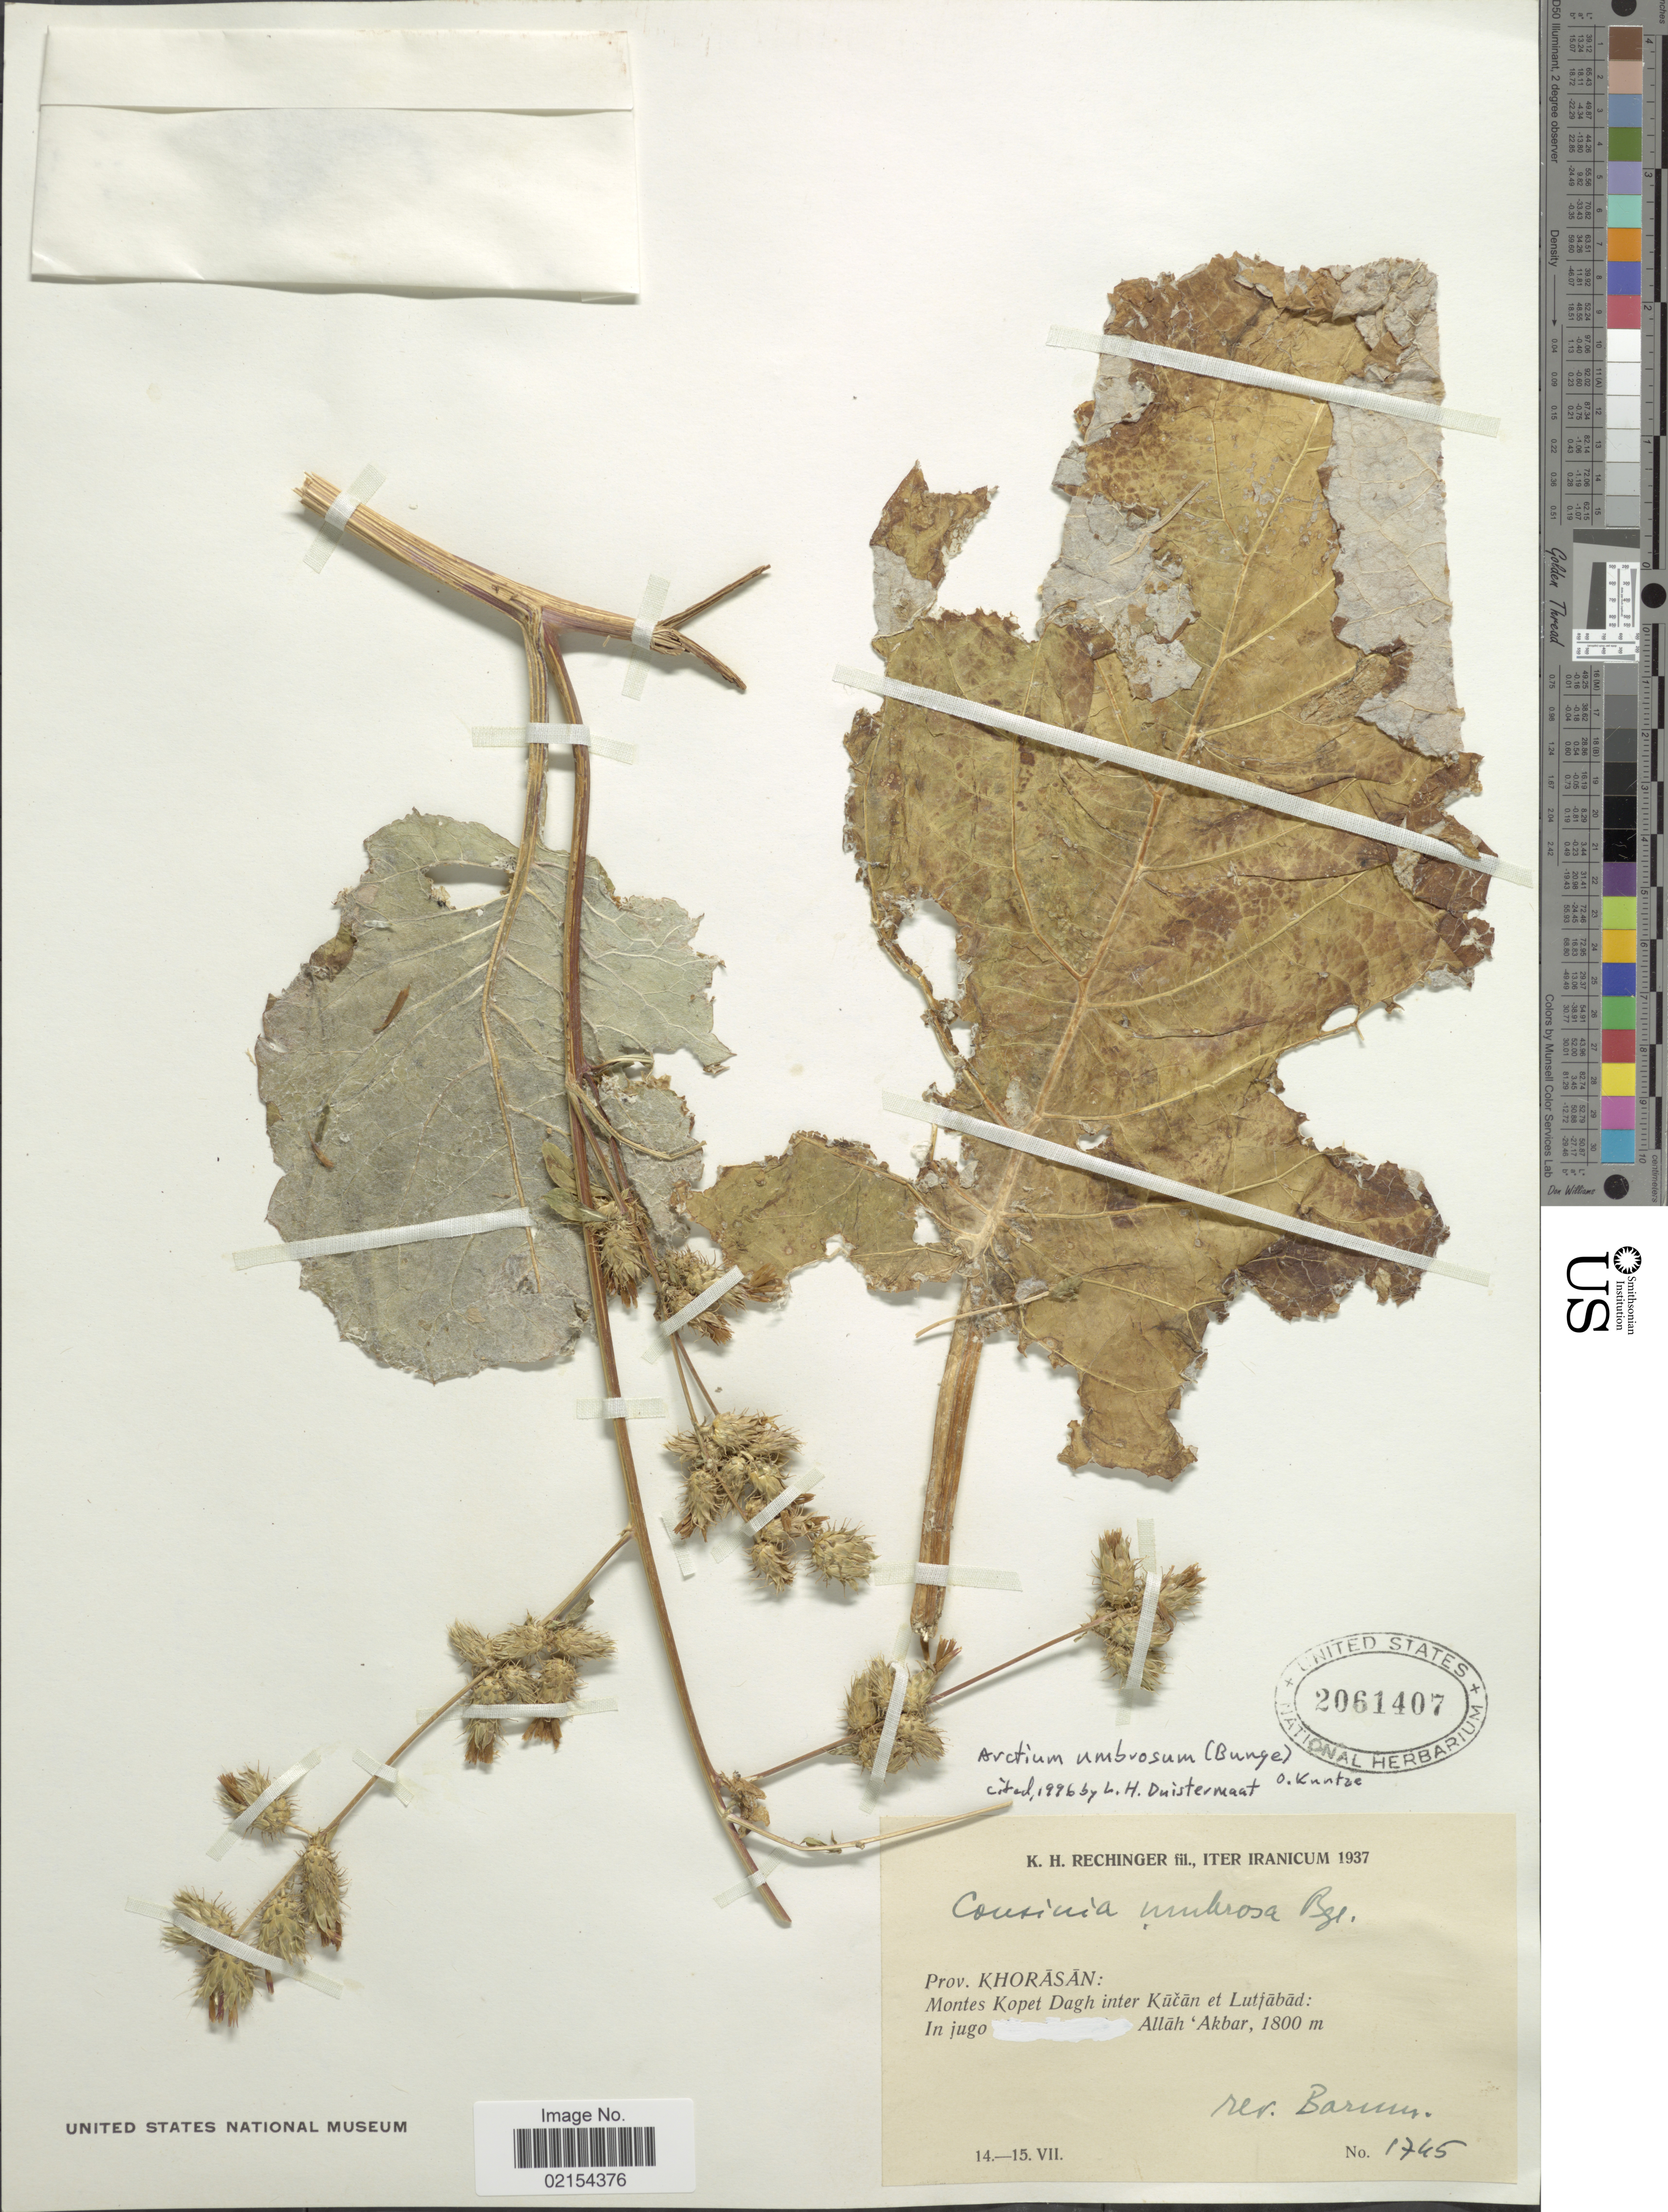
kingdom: Plantae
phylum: Tracheophyta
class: Magnoliopsida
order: Asterales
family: Asteraceae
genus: Cousinia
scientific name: Cousinia umbrosa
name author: Bunge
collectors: K. H. Rechinger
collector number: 1745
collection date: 1937-07-14/1937-07-15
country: Iran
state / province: Khorasan [obsolete]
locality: Prov. Khorasan: Montes Kopet Dagh inter Kucan et Lutjabad: In jugo Alklah Akbar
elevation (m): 1800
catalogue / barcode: US 2061407